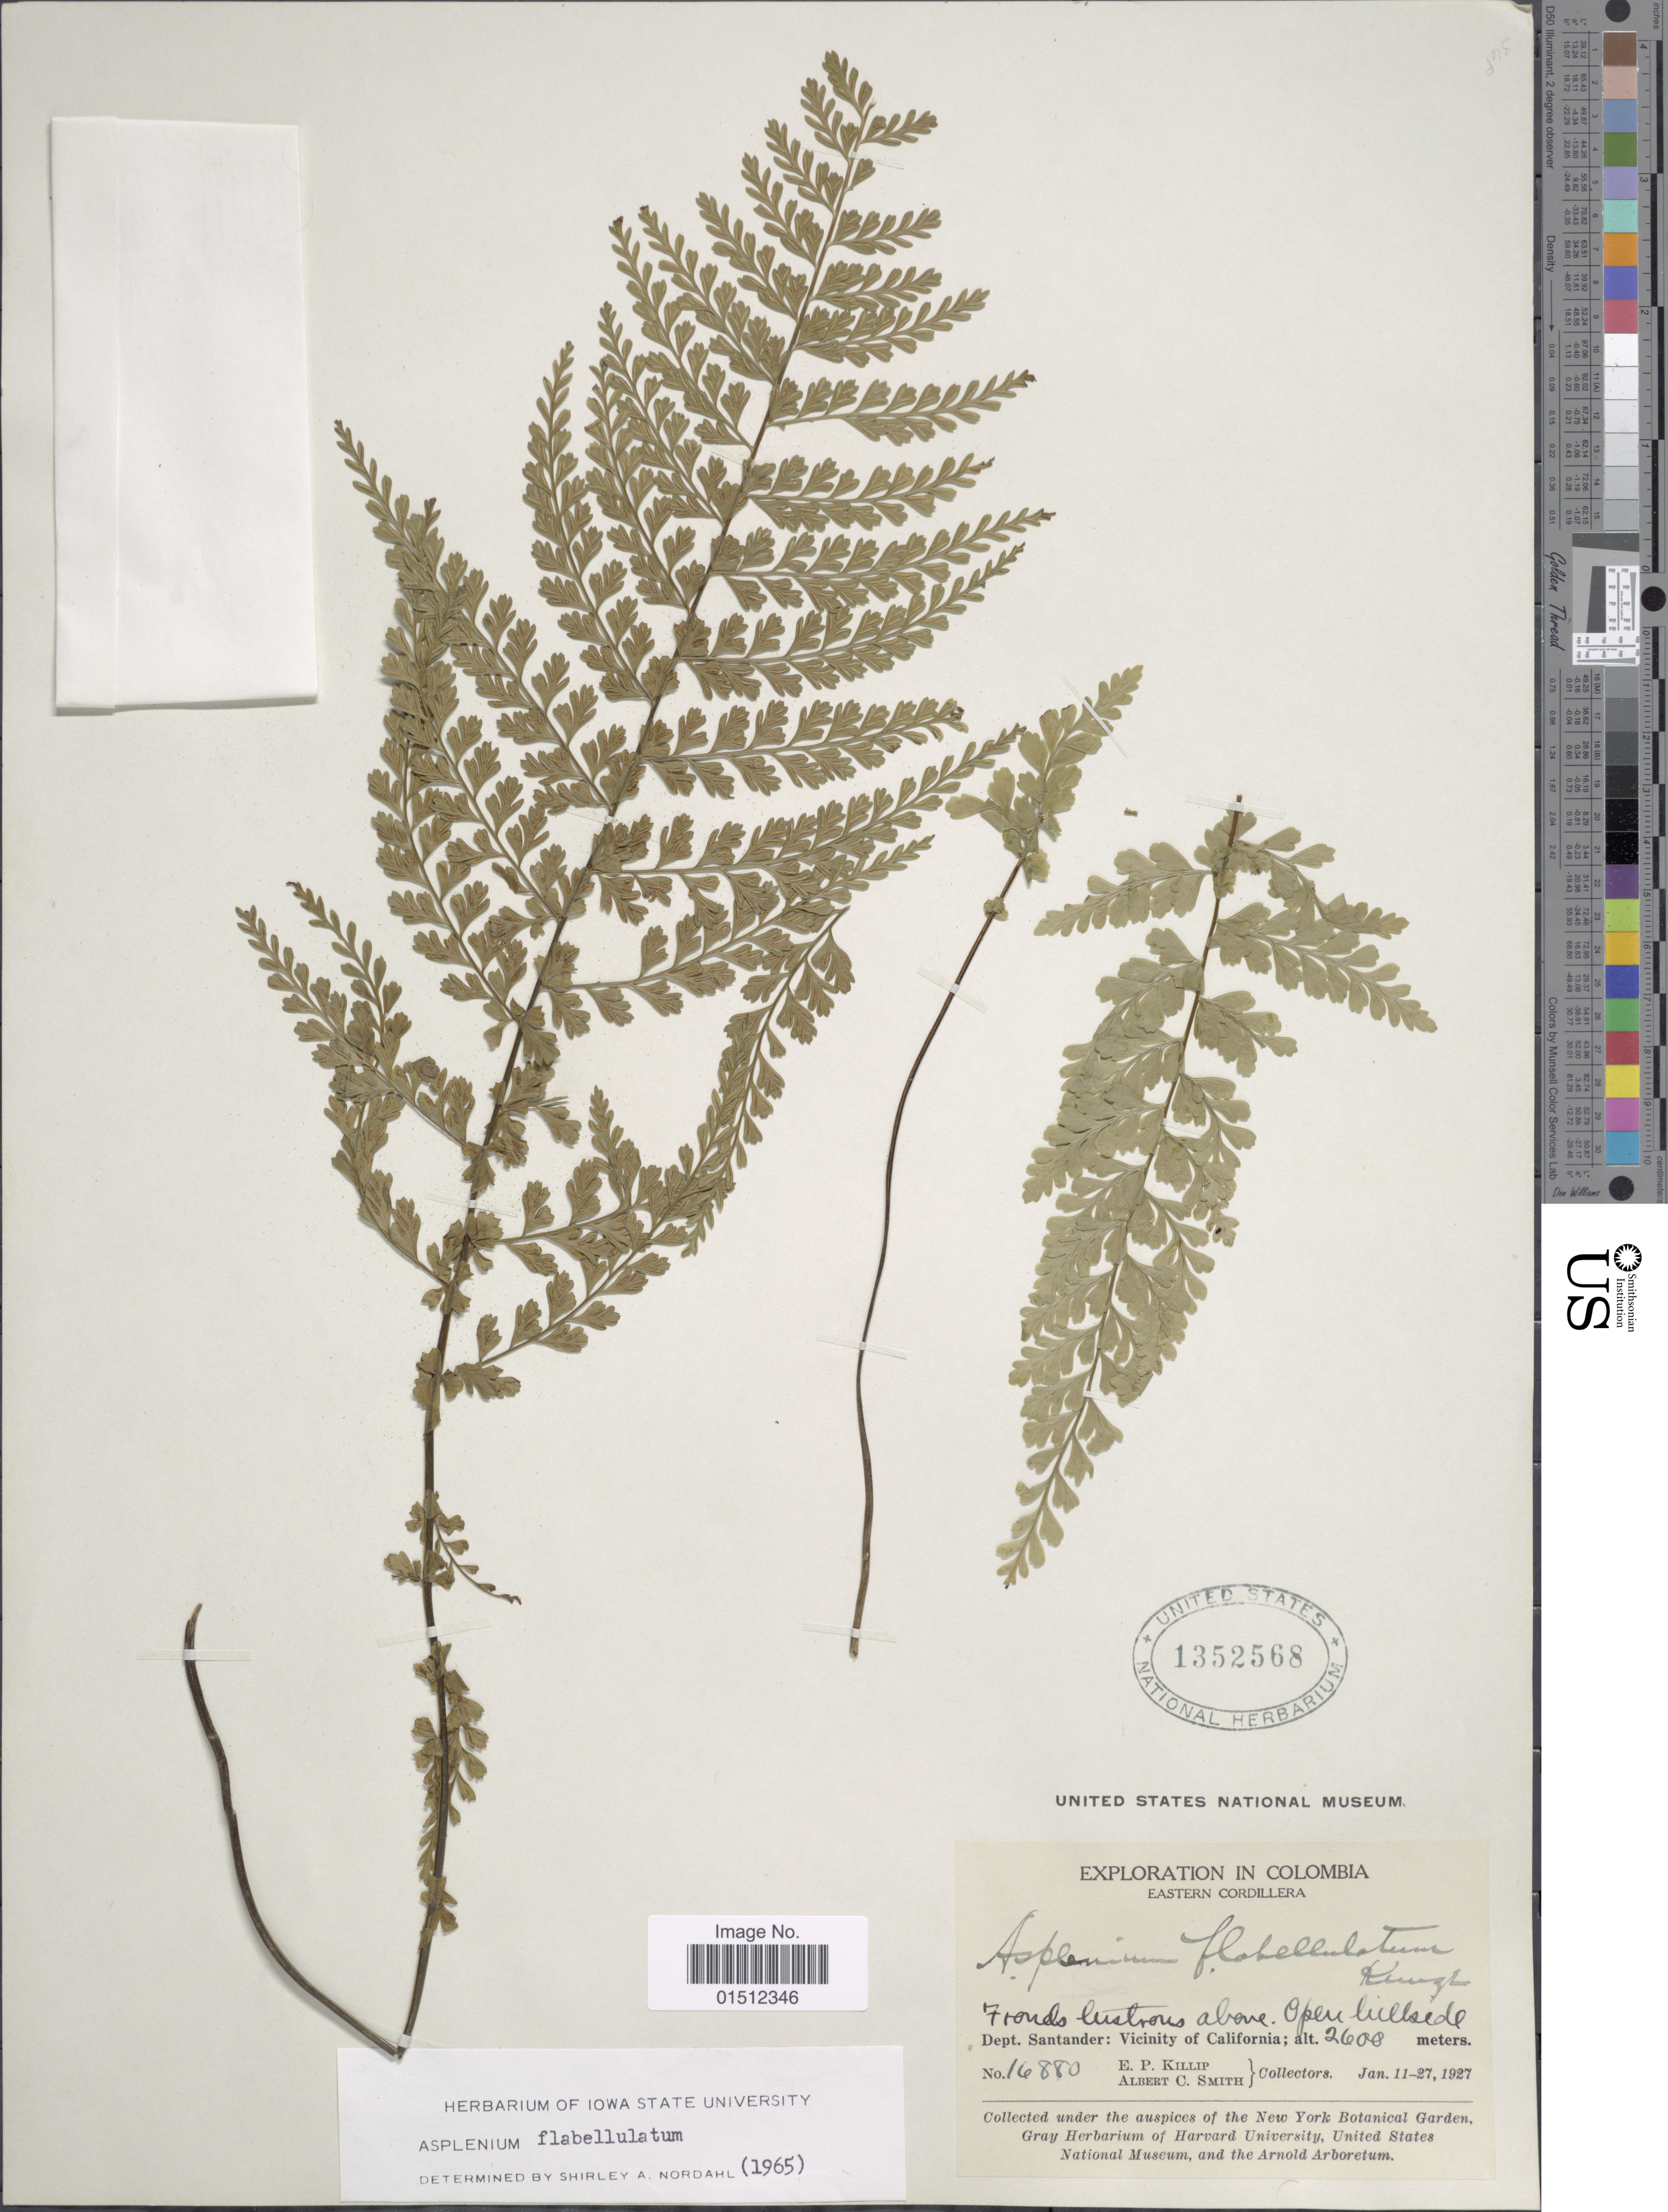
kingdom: Plantae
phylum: Tracheophyta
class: Polypodiopsida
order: Polypodiales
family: Aspleniaceae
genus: Asplenium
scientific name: Asplenium radicans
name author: L.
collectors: E. P. Killip & A. C. Smith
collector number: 16880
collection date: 1927-01-11/1927-01-27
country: Colombia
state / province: Santander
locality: Colombia, Eastern Cordillera, Open hillside, Dept. Santander: Vicinity of California.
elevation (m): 2600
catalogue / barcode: US 1352568